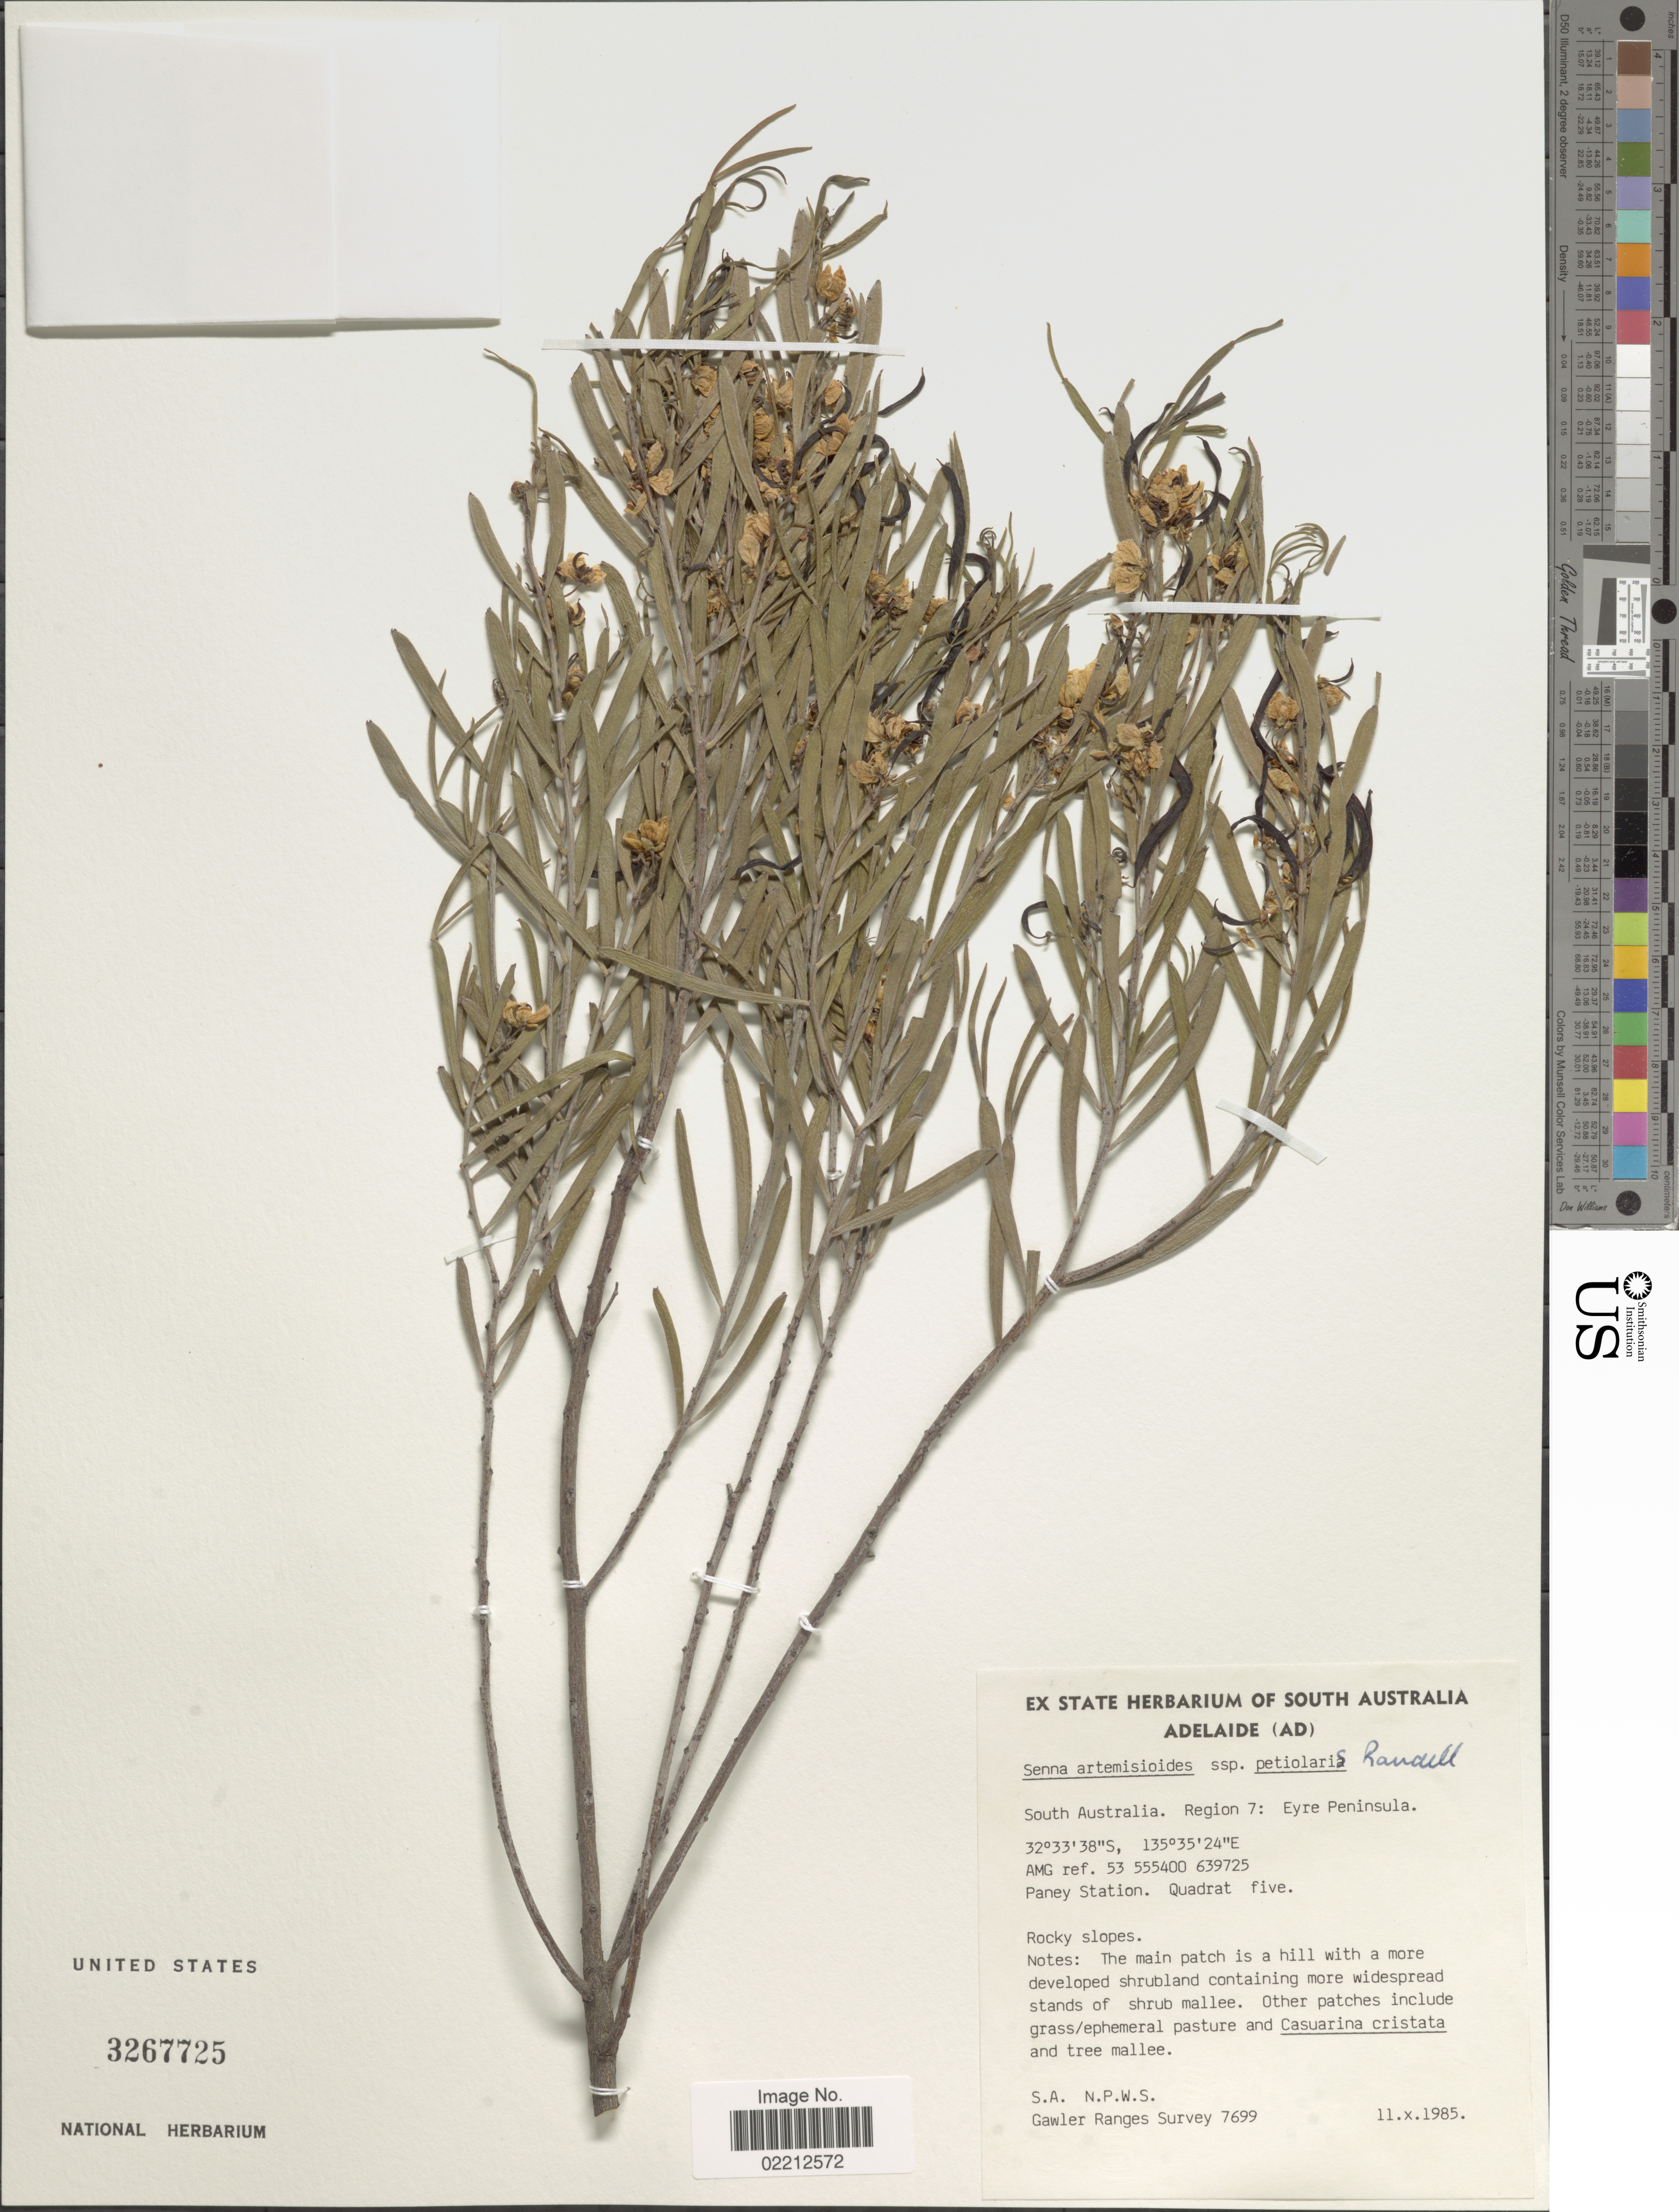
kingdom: Plantae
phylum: Tracheophyta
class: Magnoliopsida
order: Fabales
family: Fabaceae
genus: Senna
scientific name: Senna artemisioides subsp. petiolaris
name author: Randell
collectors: Gawler Ranges Survey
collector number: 7699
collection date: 1985-10-11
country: Australia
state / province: South Australia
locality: Region 7: Eyre Peninsula, Paney Station. Quadrat five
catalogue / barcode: US 3267725